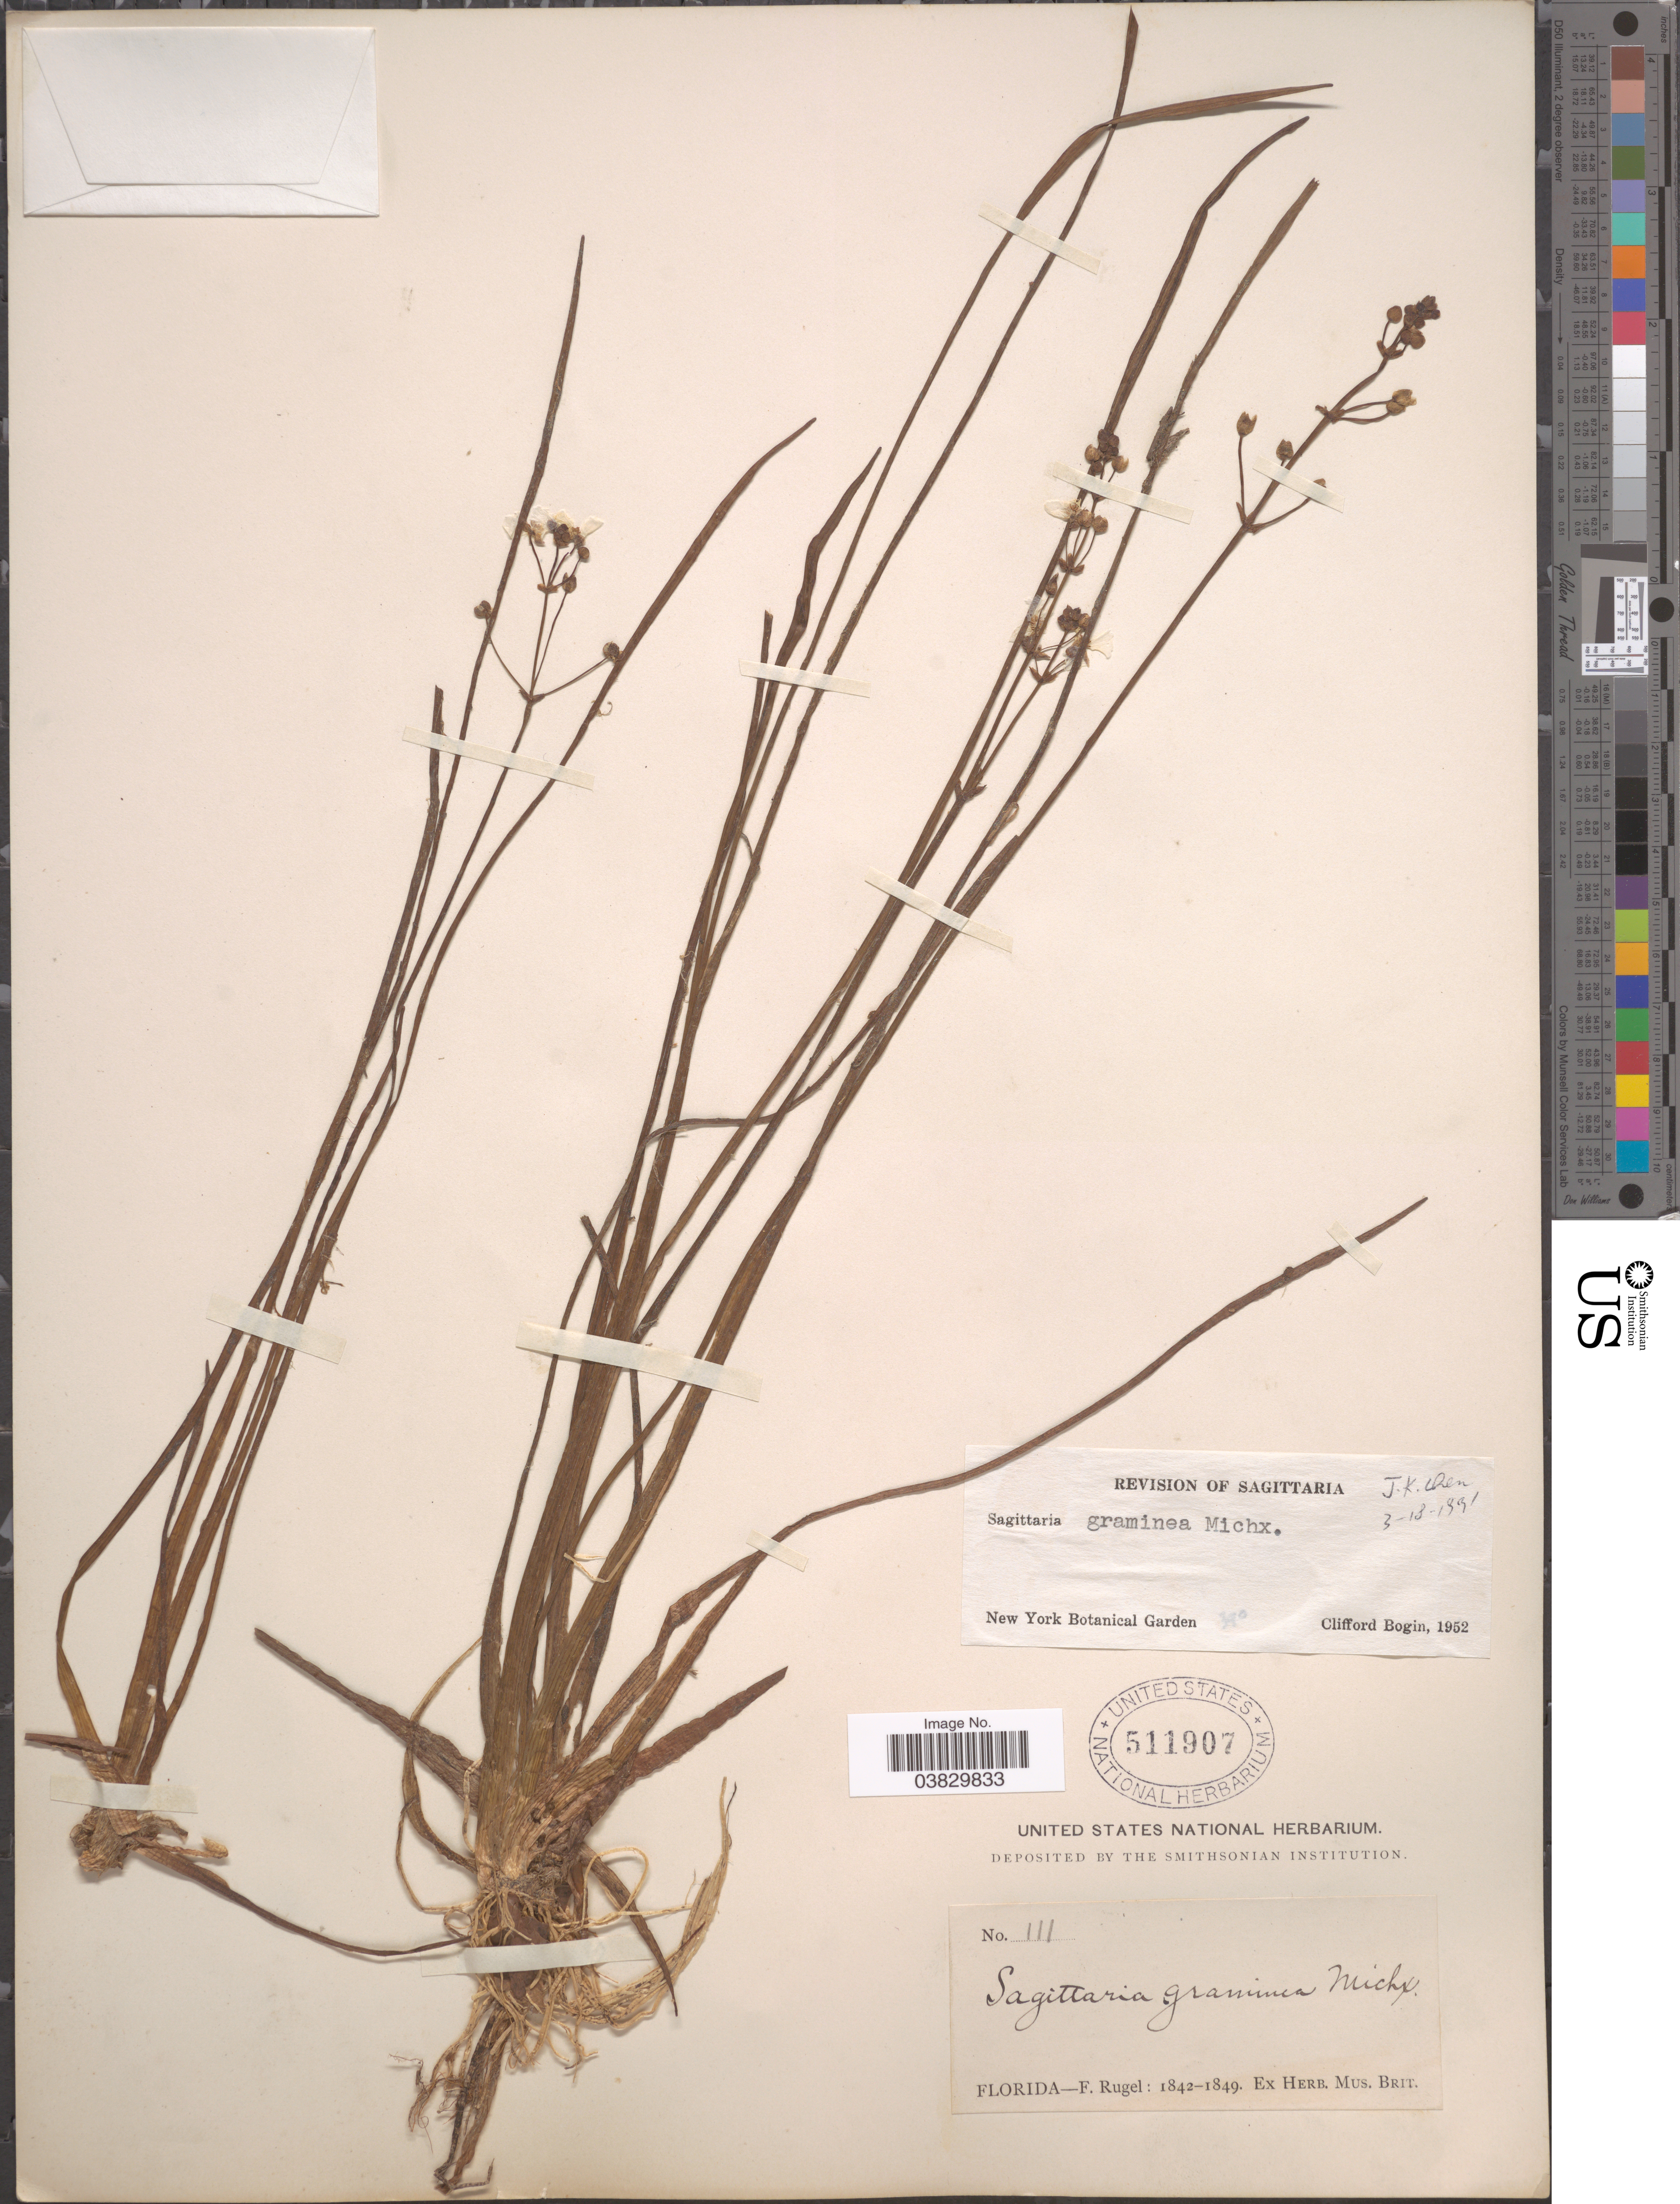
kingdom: Plantae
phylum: Tracheophyta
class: Liliopsida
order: Alismatales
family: Alismataceae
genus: Sagittaria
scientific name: Sagittaria graminea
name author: Michx.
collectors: F. Rugel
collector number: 111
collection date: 1842/1849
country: United States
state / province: Florida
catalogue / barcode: US 511907